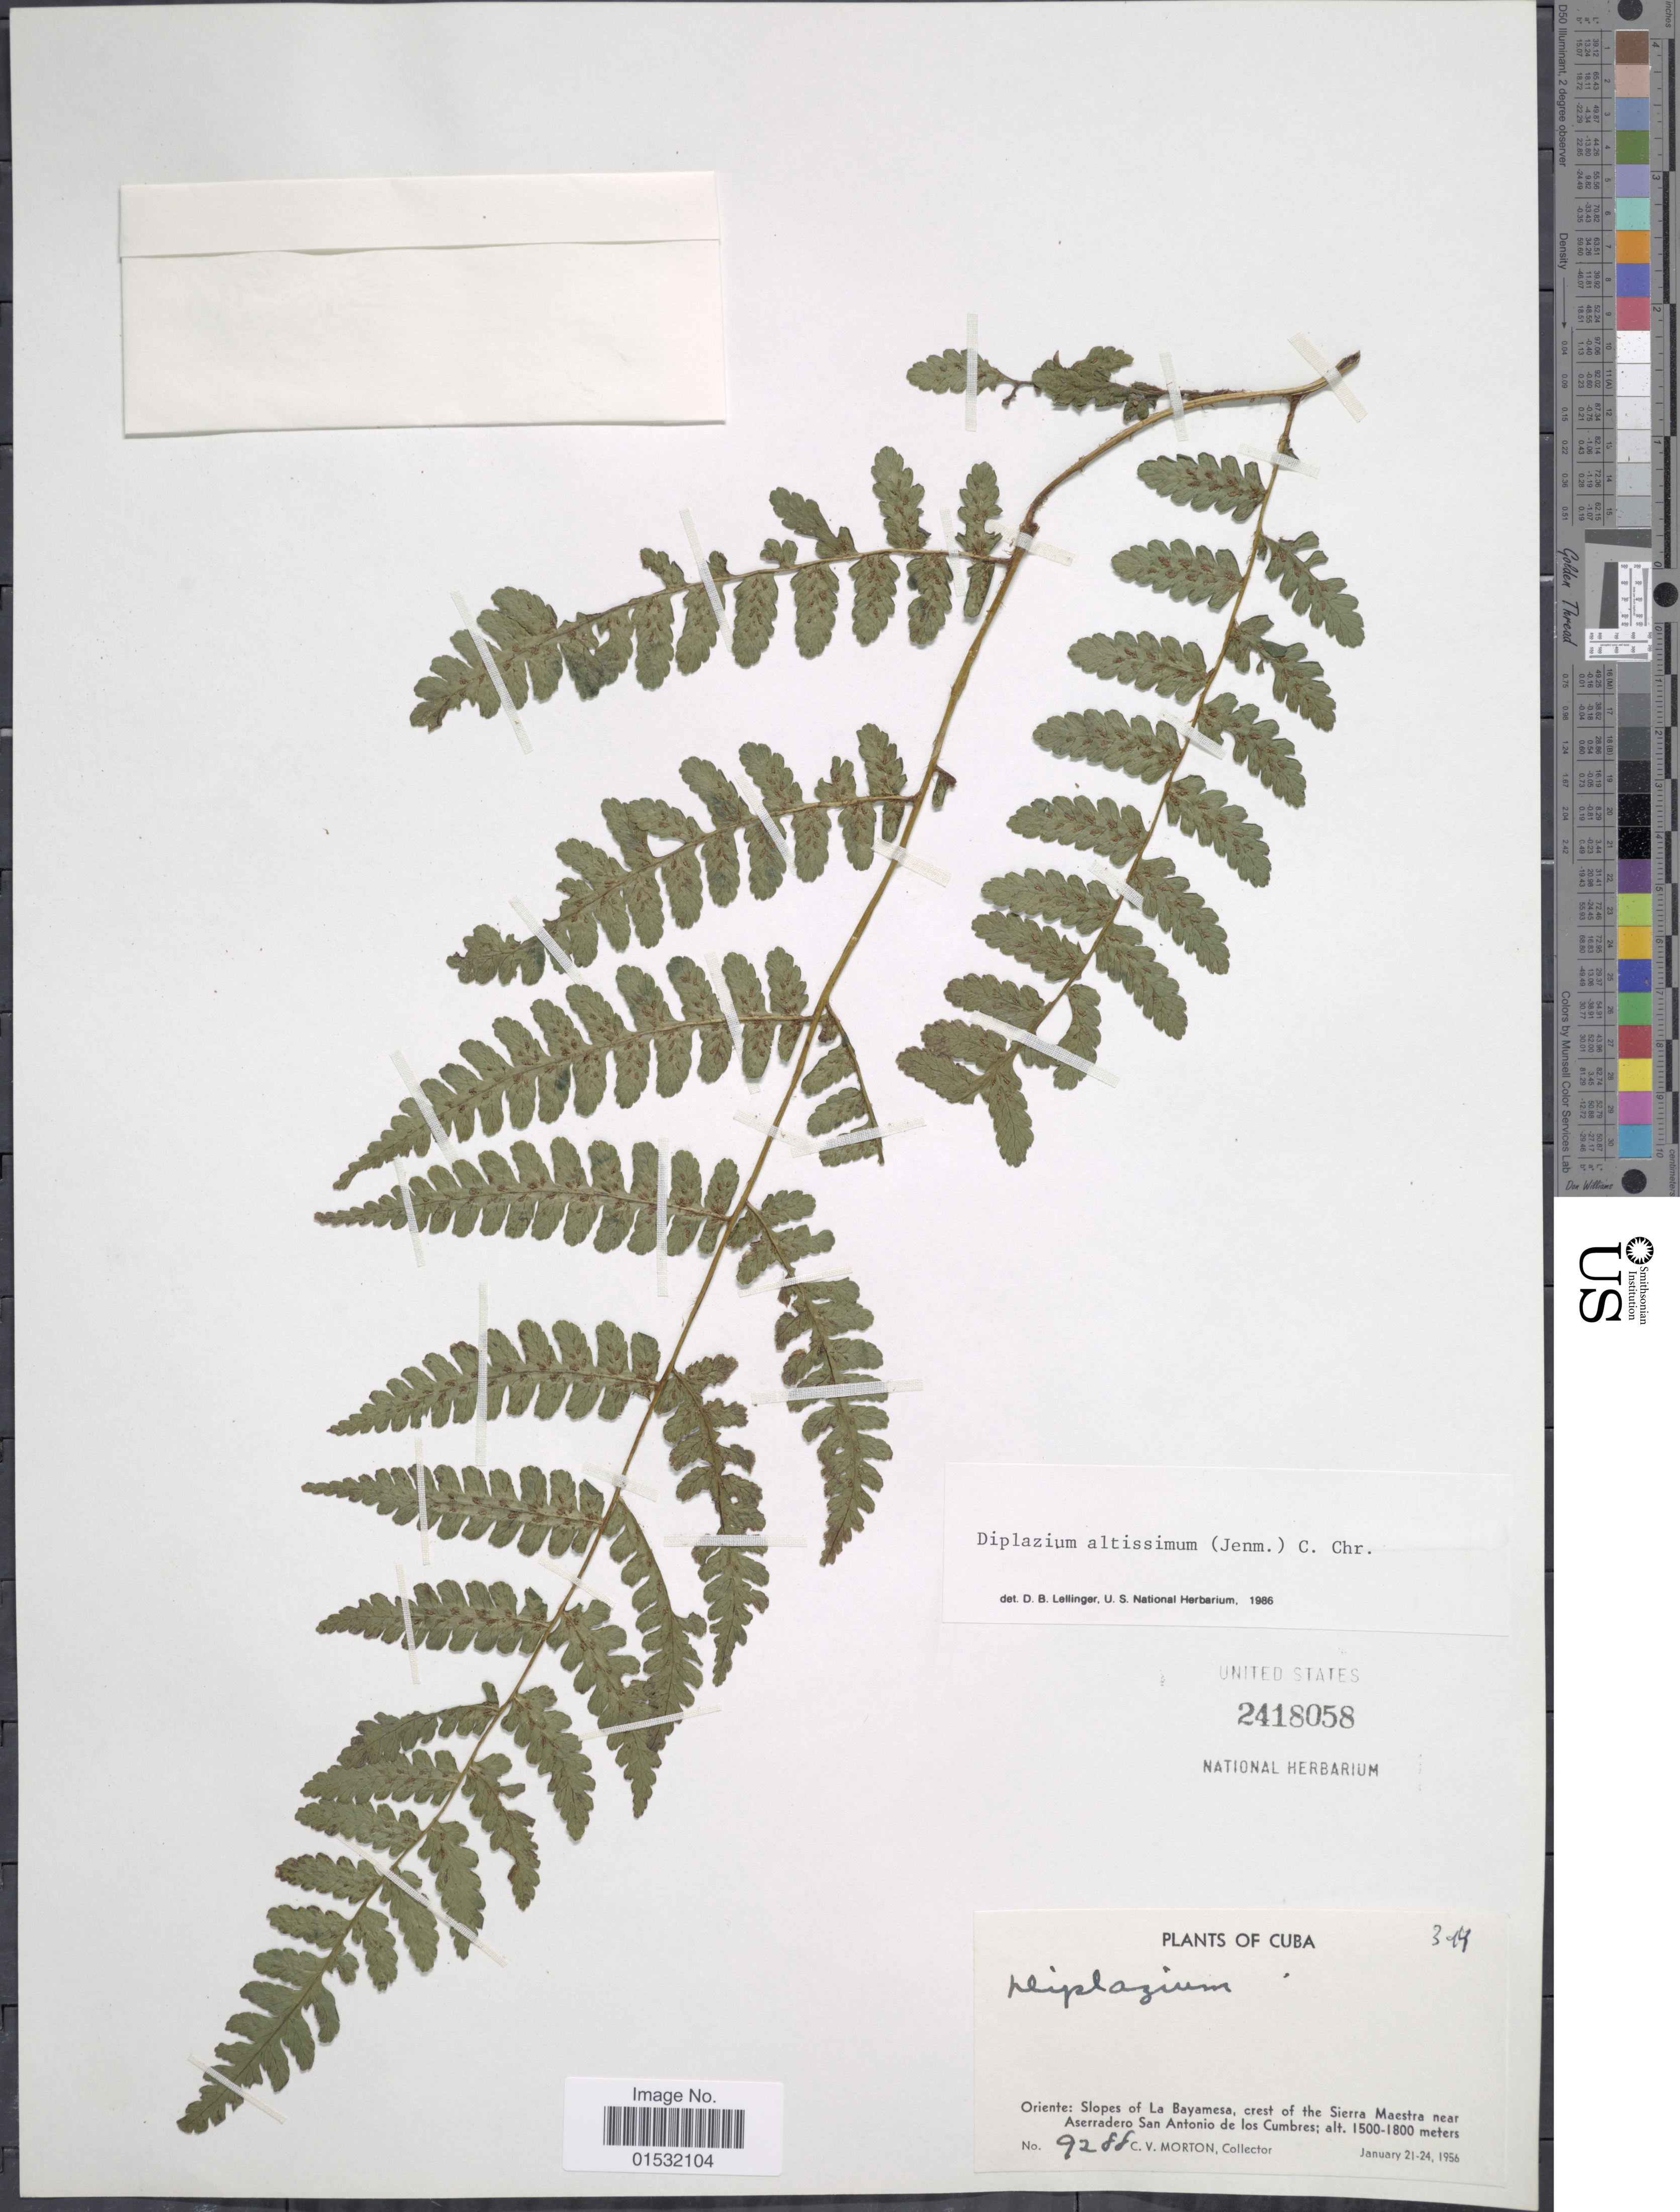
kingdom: Plantae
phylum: Tracheophyta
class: Polypodiopsida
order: Polypodiales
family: Athyriaceae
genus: Diplazium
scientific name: Diplazium altissimum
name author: (Jenman) C. Chr.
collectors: C. V. Morton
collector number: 9288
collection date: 1956-01-21/1956-01-24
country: Cuba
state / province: Oriente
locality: Slopes of La Bayamesa, crest of the Sierra Maestra near Aserradero San Antonio de los Cumbres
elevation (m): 1500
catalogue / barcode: US 2418058